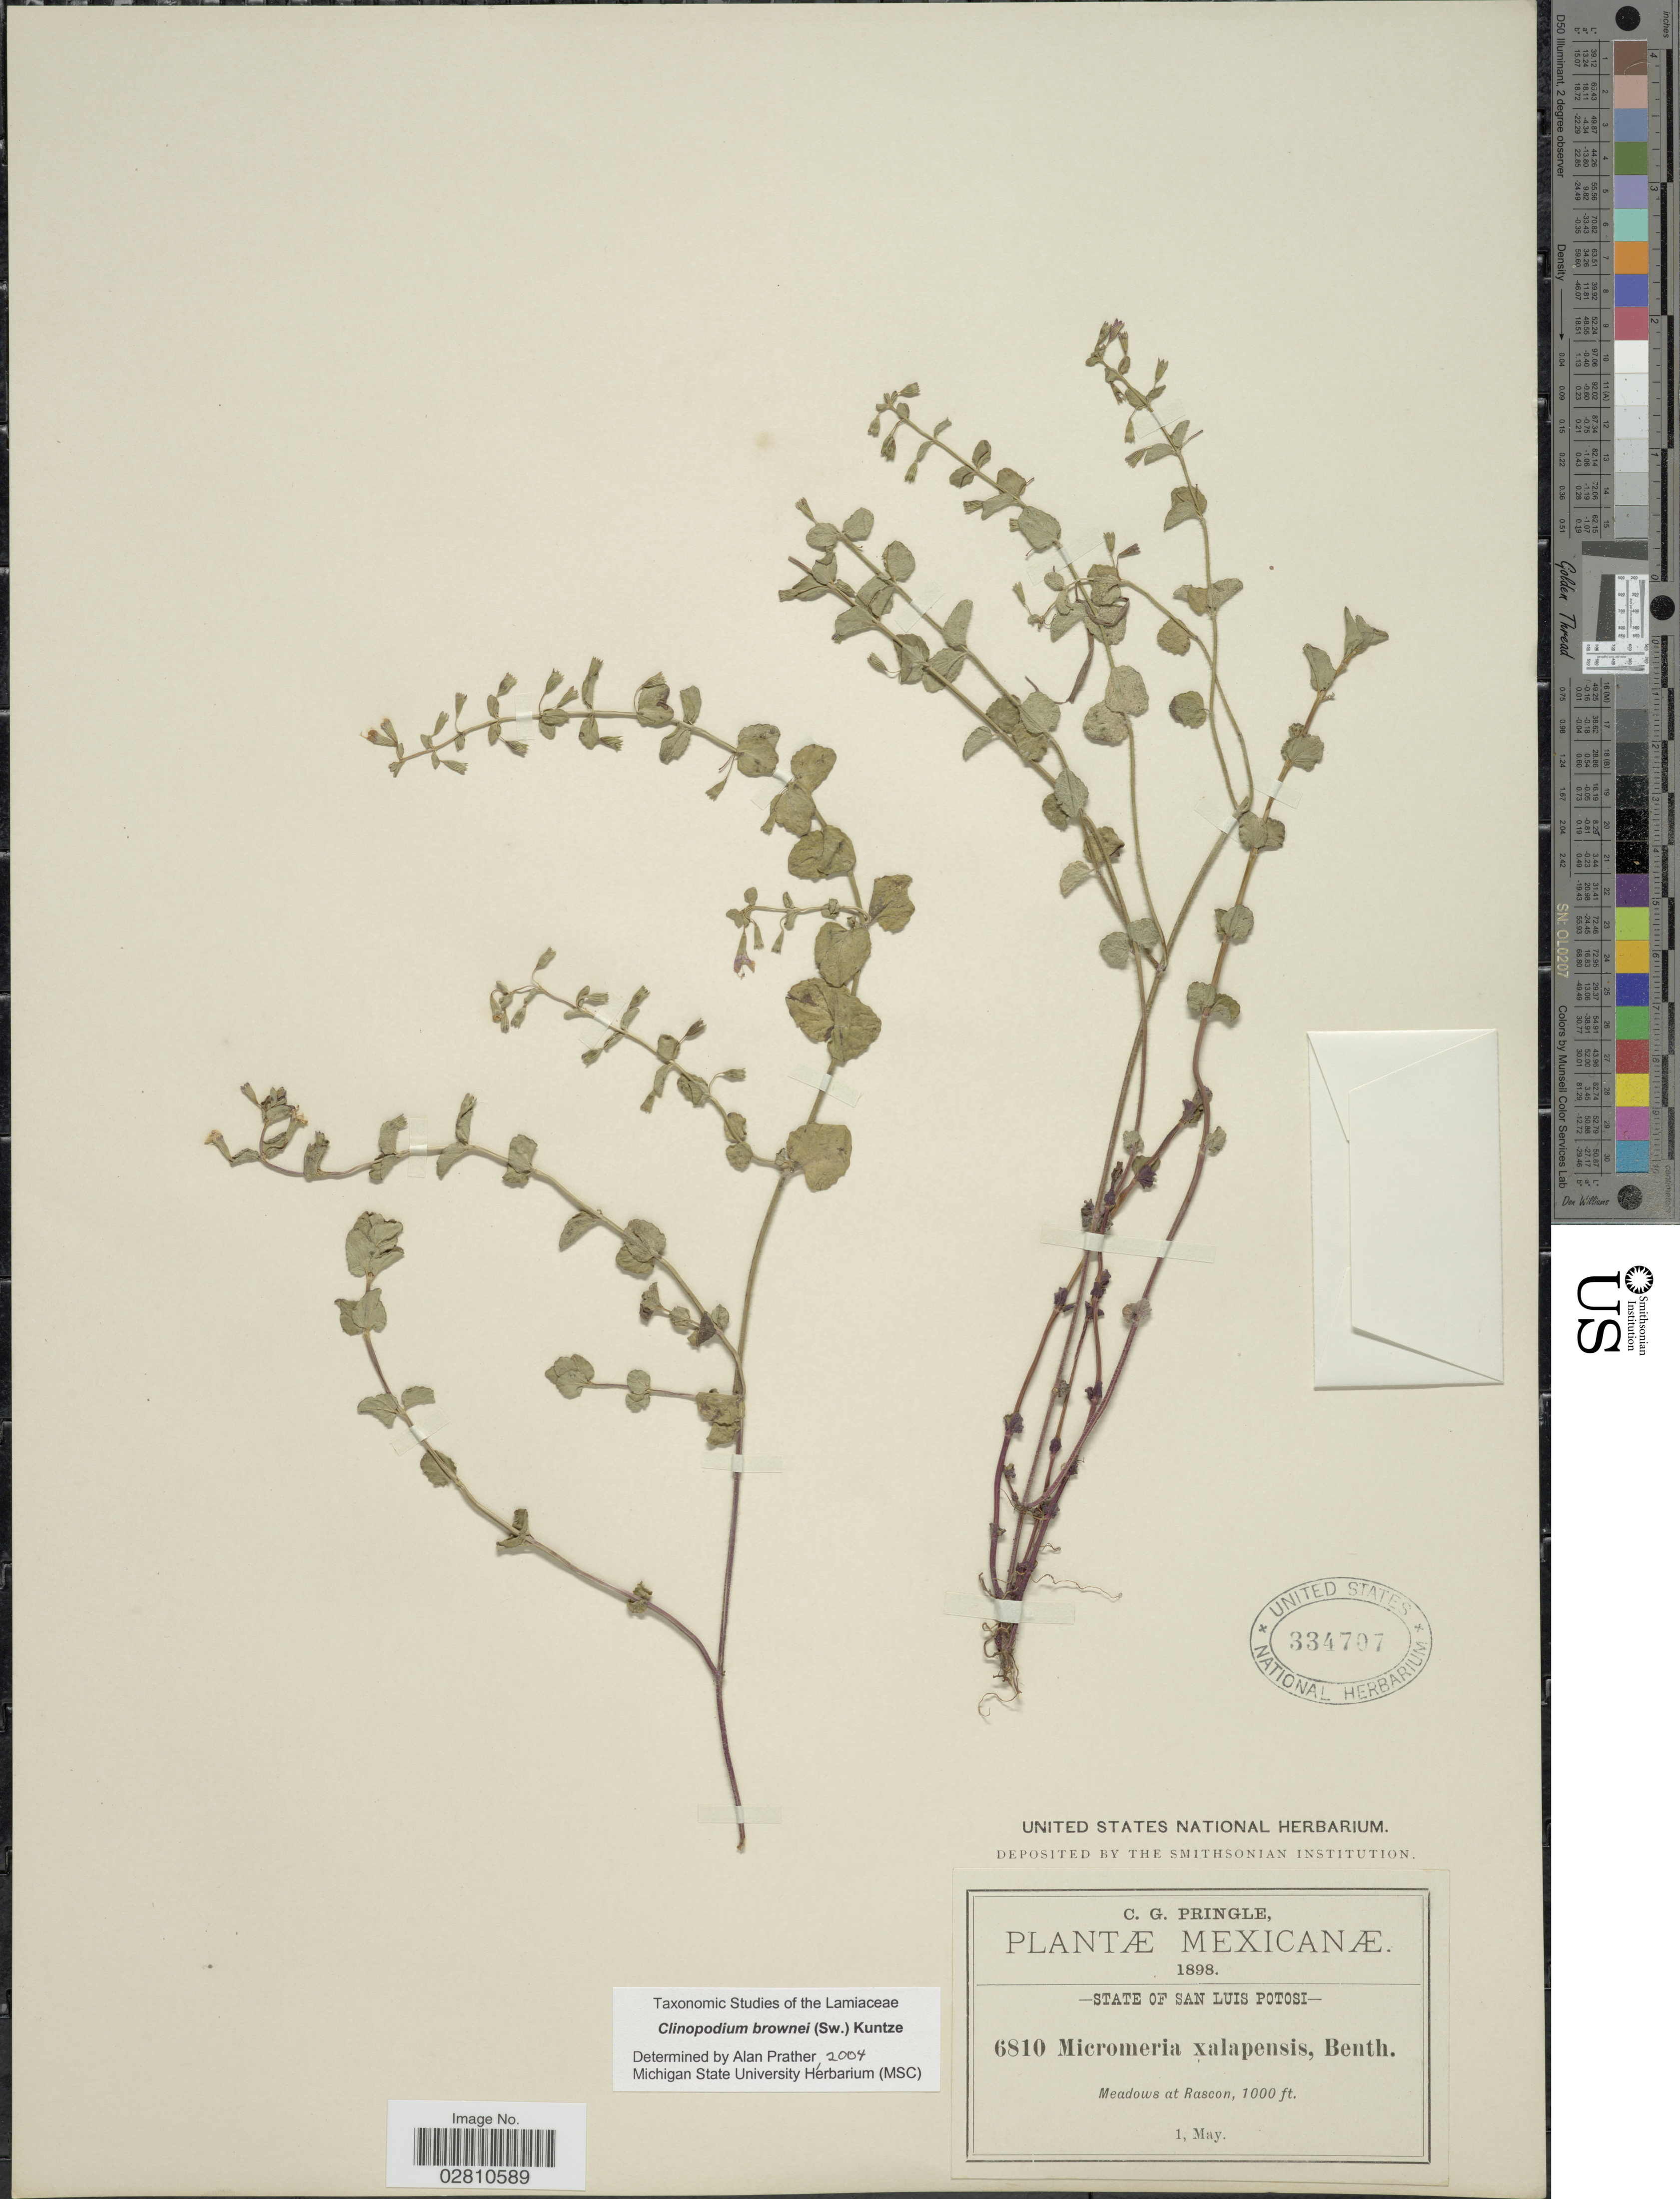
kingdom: Plantae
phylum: Tracheophyta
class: Magnoliopsida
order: Lamiales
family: Lamiaceae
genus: Clinopodium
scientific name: Clinopodium brownei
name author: (Sw.) Kuntze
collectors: C. G. Pringle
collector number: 6810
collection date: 1898-05-01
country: Mexico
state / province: San Luis Potosí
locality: Meadows at Rascon.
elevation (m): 305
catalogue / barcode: US 334707